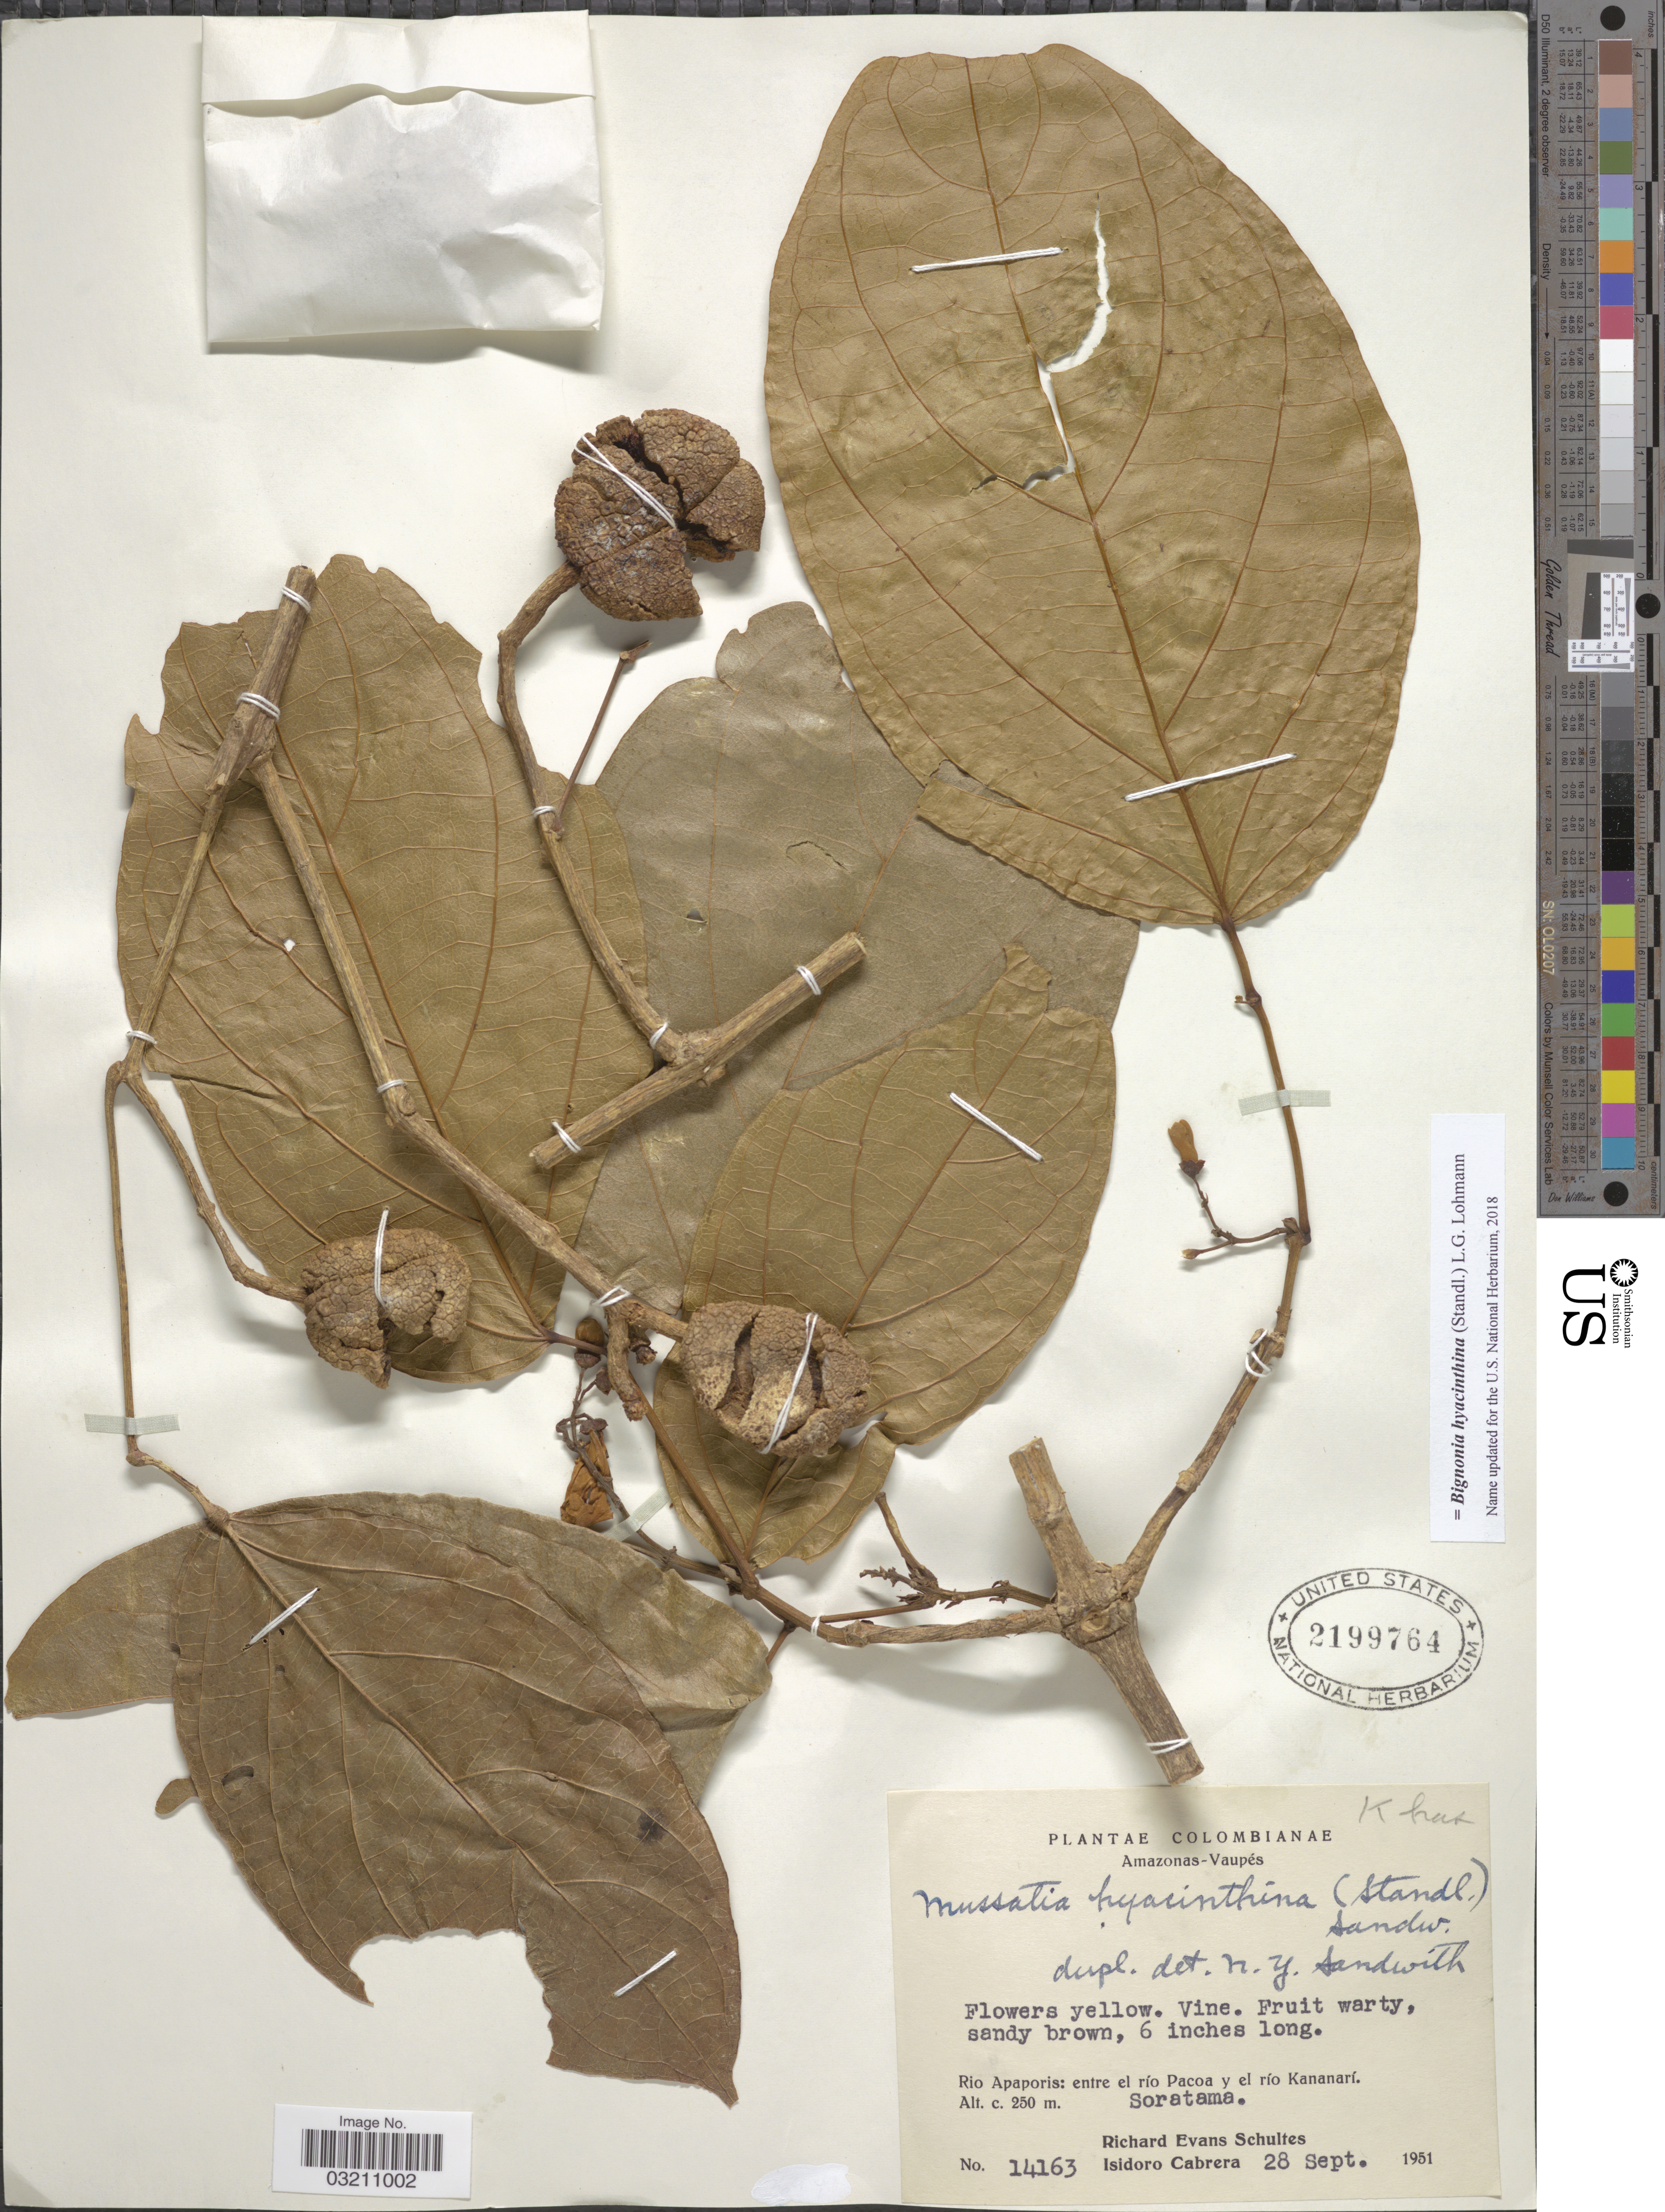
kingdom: Plantae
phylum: Tracheophyta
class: Magnoliopsida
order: Lamiales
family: Bignoniaceae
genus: Bignonia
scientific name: Bignonia hyacinthina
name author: (Standl.) L.G. Lohmann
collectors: R. E. Schultes & I. Cabrera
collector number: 14163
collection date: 1951-09-28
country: Colombia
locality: Amazonas-Vaupes. Rio Apaporis: entre el río Pacoa y el río Kananarí. Soratama.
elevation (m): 250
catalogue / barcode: US 2199764